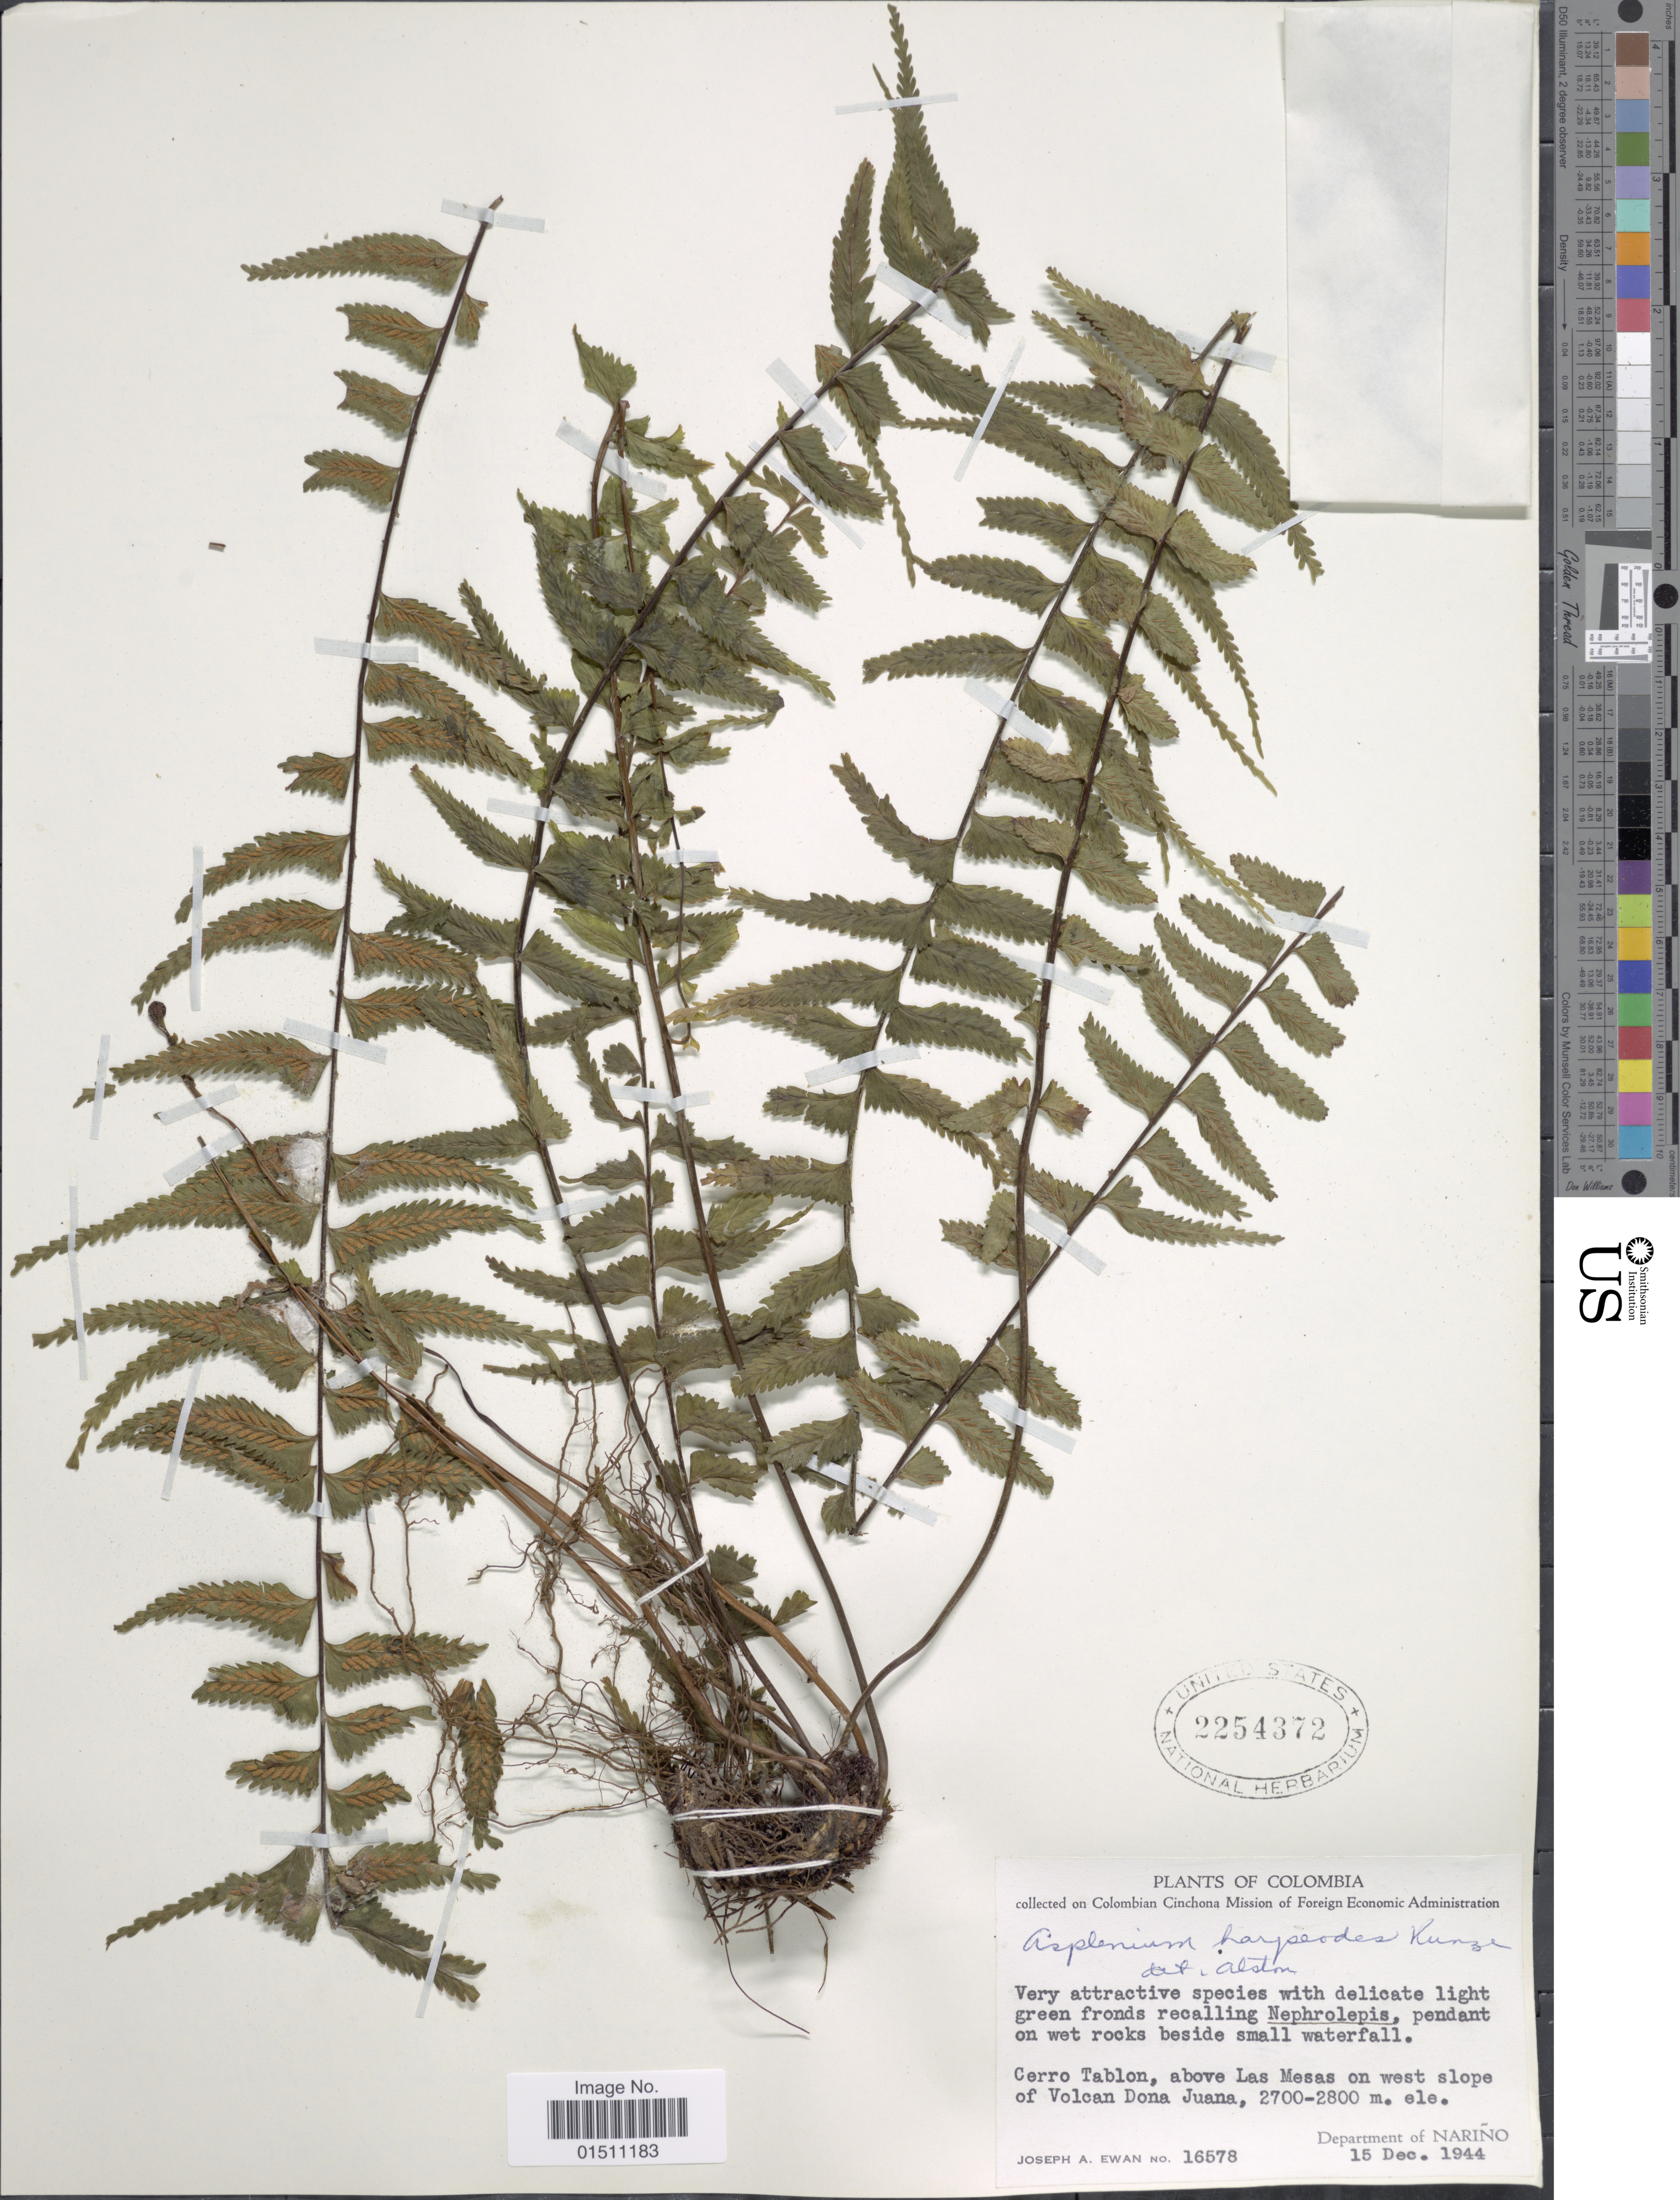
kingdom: Plantae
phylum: Tracheophyta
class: Polypodiopsida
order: Polypodiales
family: Aspleniaceae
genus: Asplenium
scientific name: Asplenium harpeodes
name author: Kunze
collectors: J. A. Ewan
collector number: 16578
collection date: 1944-12-15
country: Colombia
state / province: Nariño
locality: Colombia, Cerro Tablon, above Las Mesas on west slope of Volcan Dona Juana, Department of Narino.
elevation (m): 2700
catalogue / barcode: US 2254372